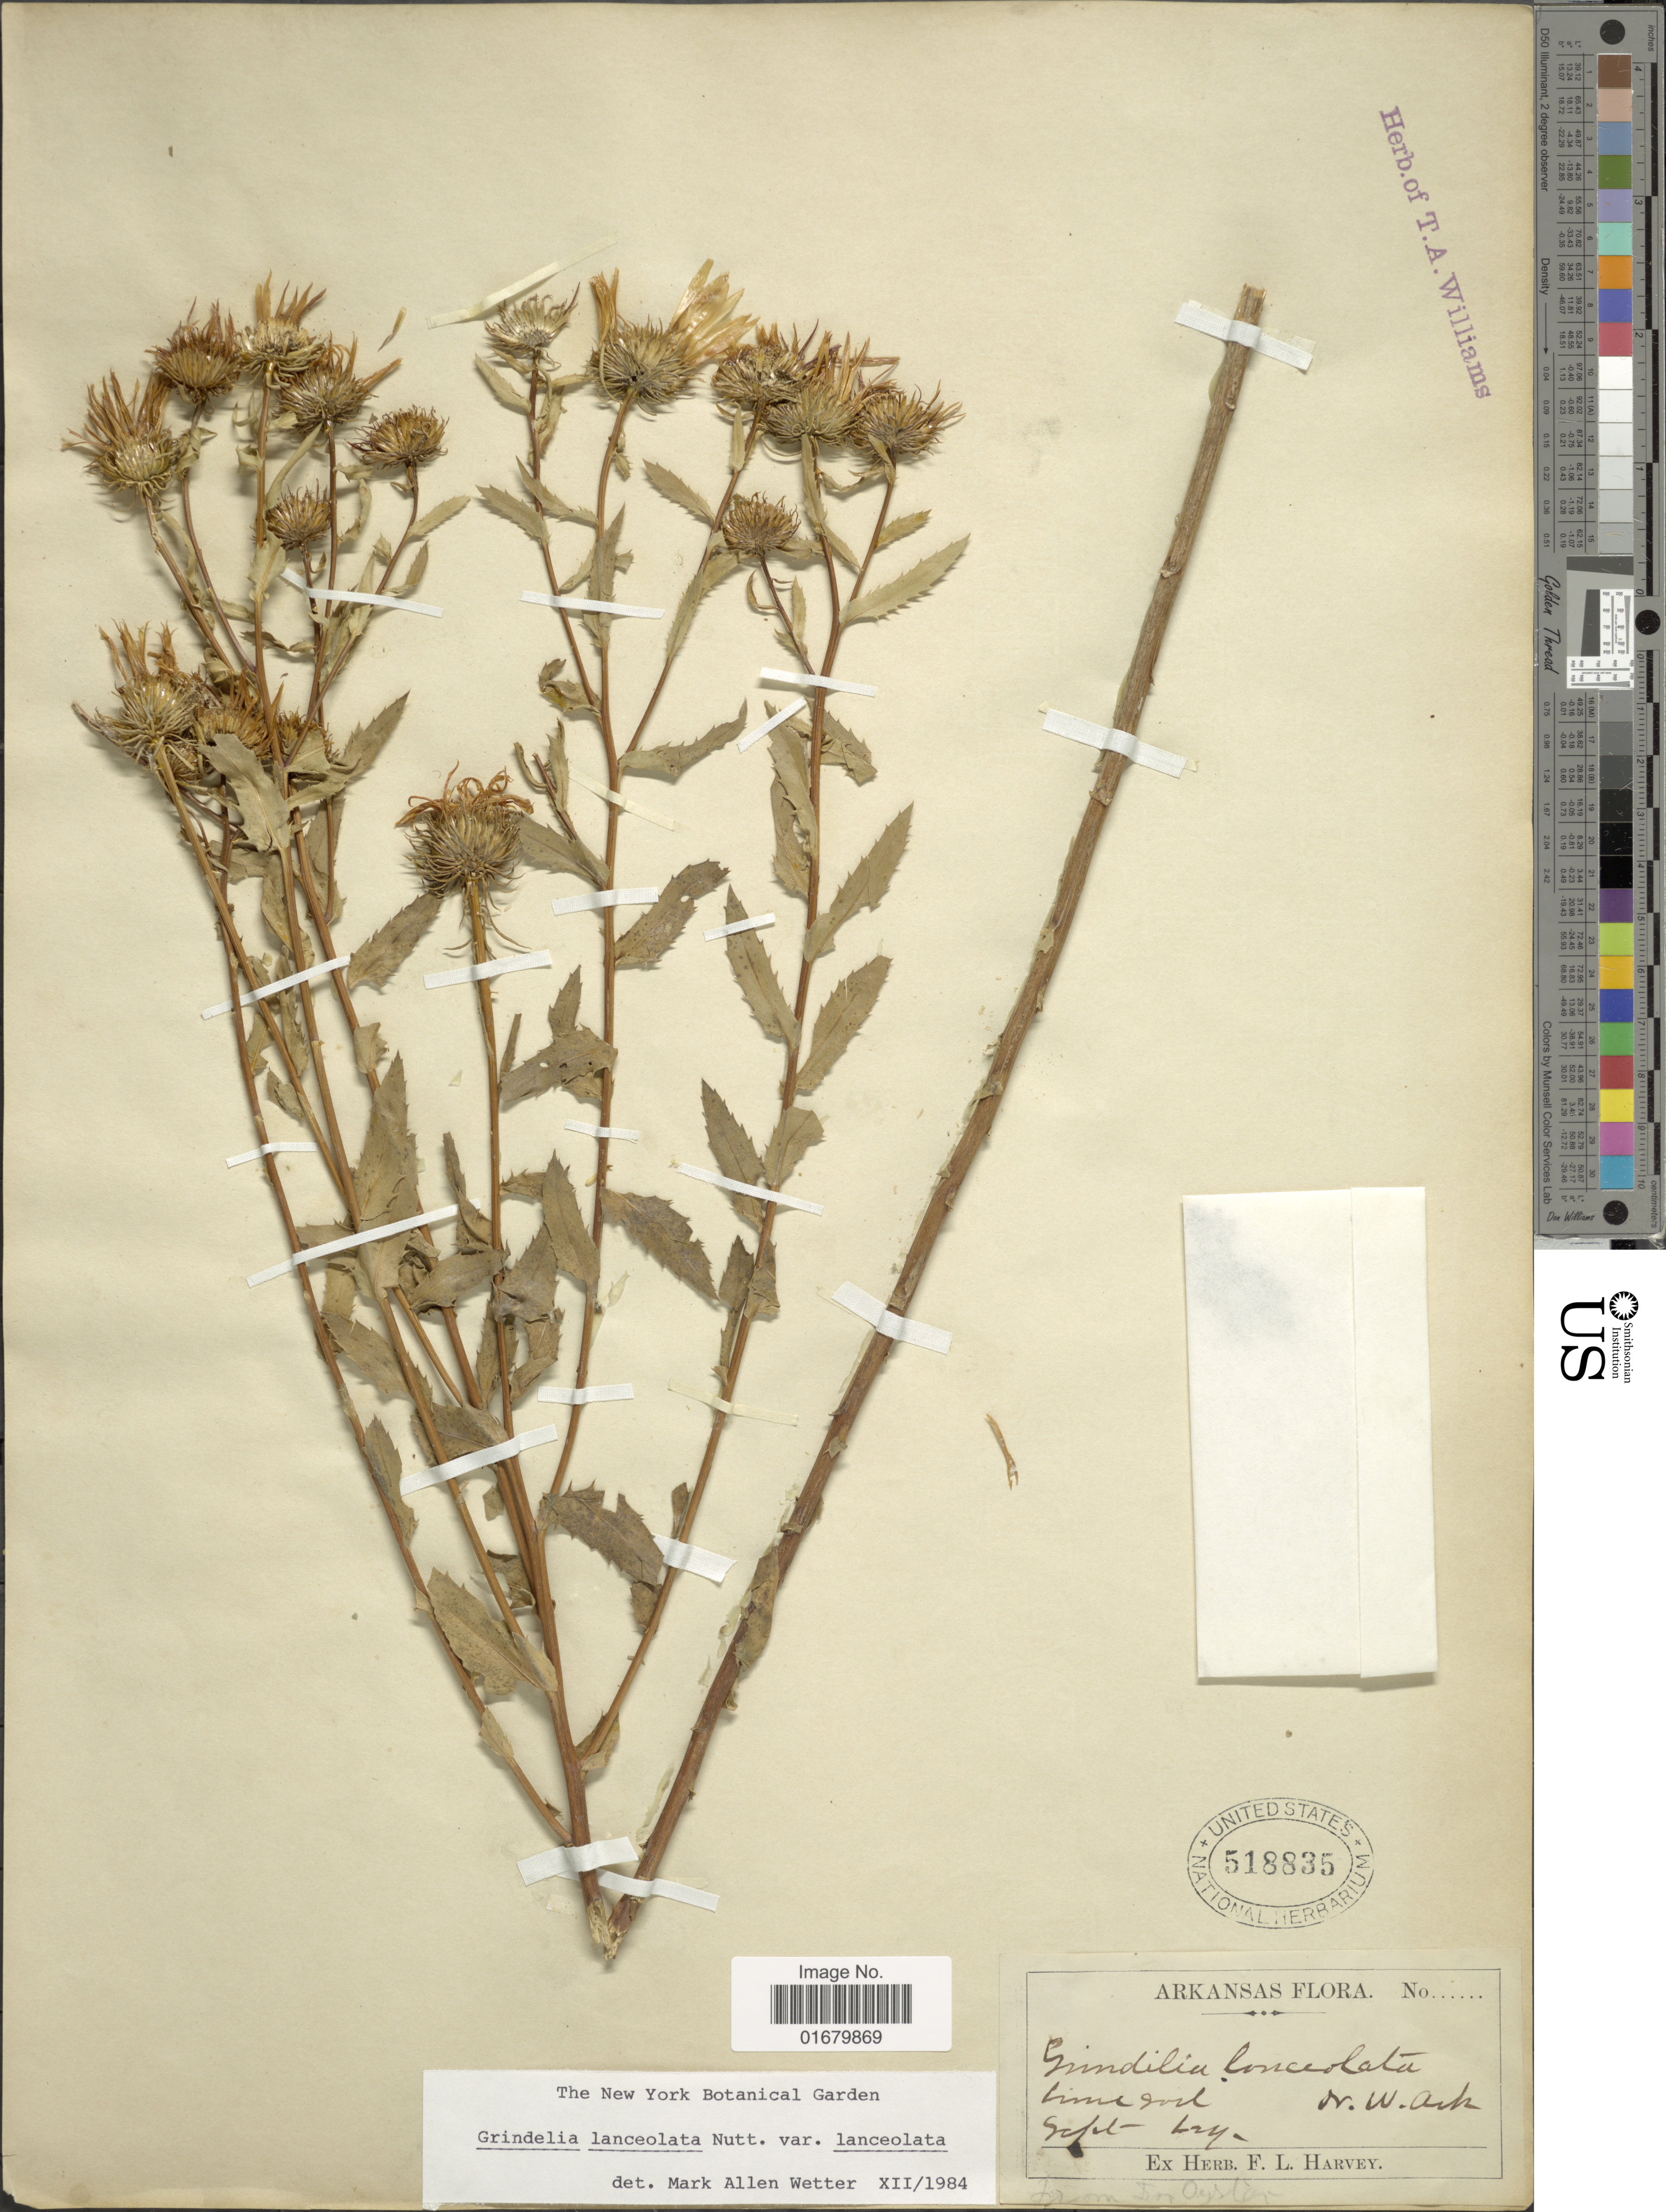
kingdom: Plantae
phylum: Tracheophyta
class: Magnoliopsida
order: Asterales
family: Asteraceae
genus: Grindelia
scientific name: Grindelia lanceolata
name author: Nutt.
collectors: ex herb. F. L. Harvey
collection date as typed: Transcribed d/m/y: /9/4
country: United States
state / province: Arkansas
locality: N.W. Ark.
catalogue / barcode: US 518835